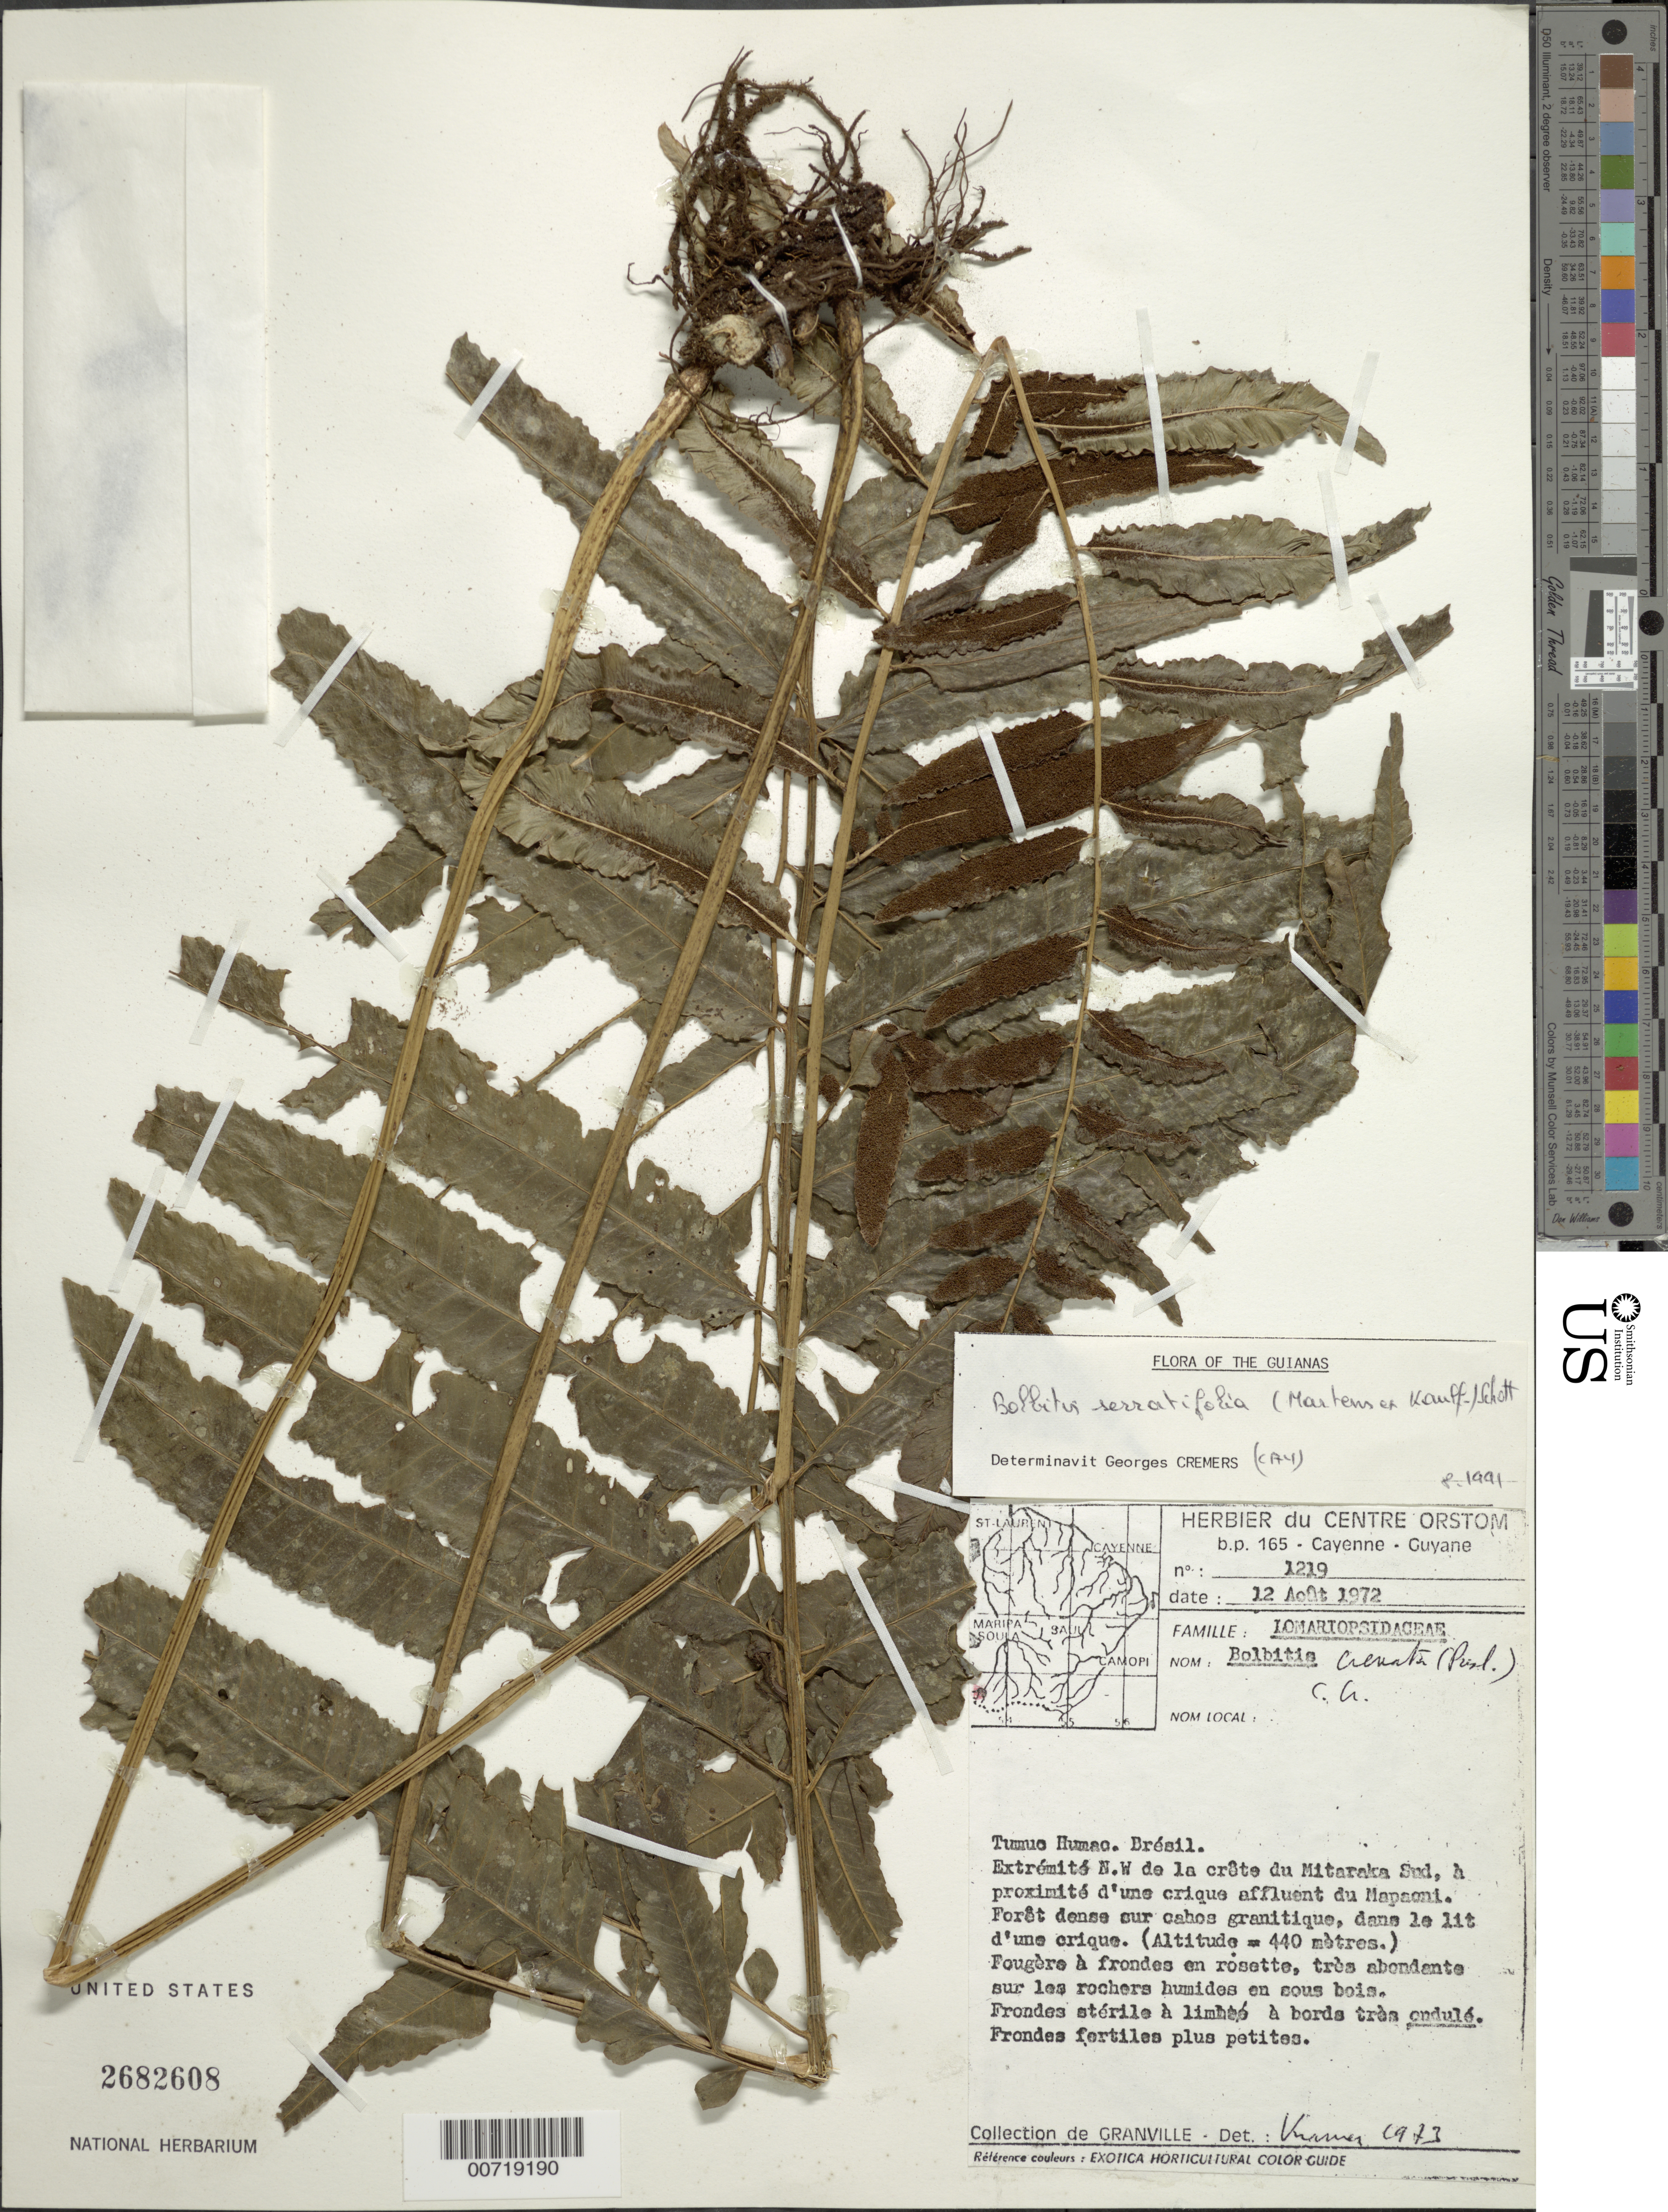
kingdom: Plantae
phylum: Tracheophyta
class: Polypodiopsida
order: Polypodiales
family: Dryopteridaceae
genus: Bolbitis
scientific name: Bolbitis serratifolia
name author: (Mert. ex Kaulf.) Schott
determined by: Cremers, Georges A.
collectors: J.-J. de Granville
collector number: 1219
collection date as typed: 12-Aug-72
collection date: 1972-08-12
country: French Guiana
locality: Tumuc-Humac, Frontiere Brazil, extremite NW de la crete du Mitaraka Sud, Mapaoni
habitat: Forest dense sur cahos granitique, dans le lit d'une crique; tres abondente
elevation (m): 440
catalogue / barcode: US 2682608